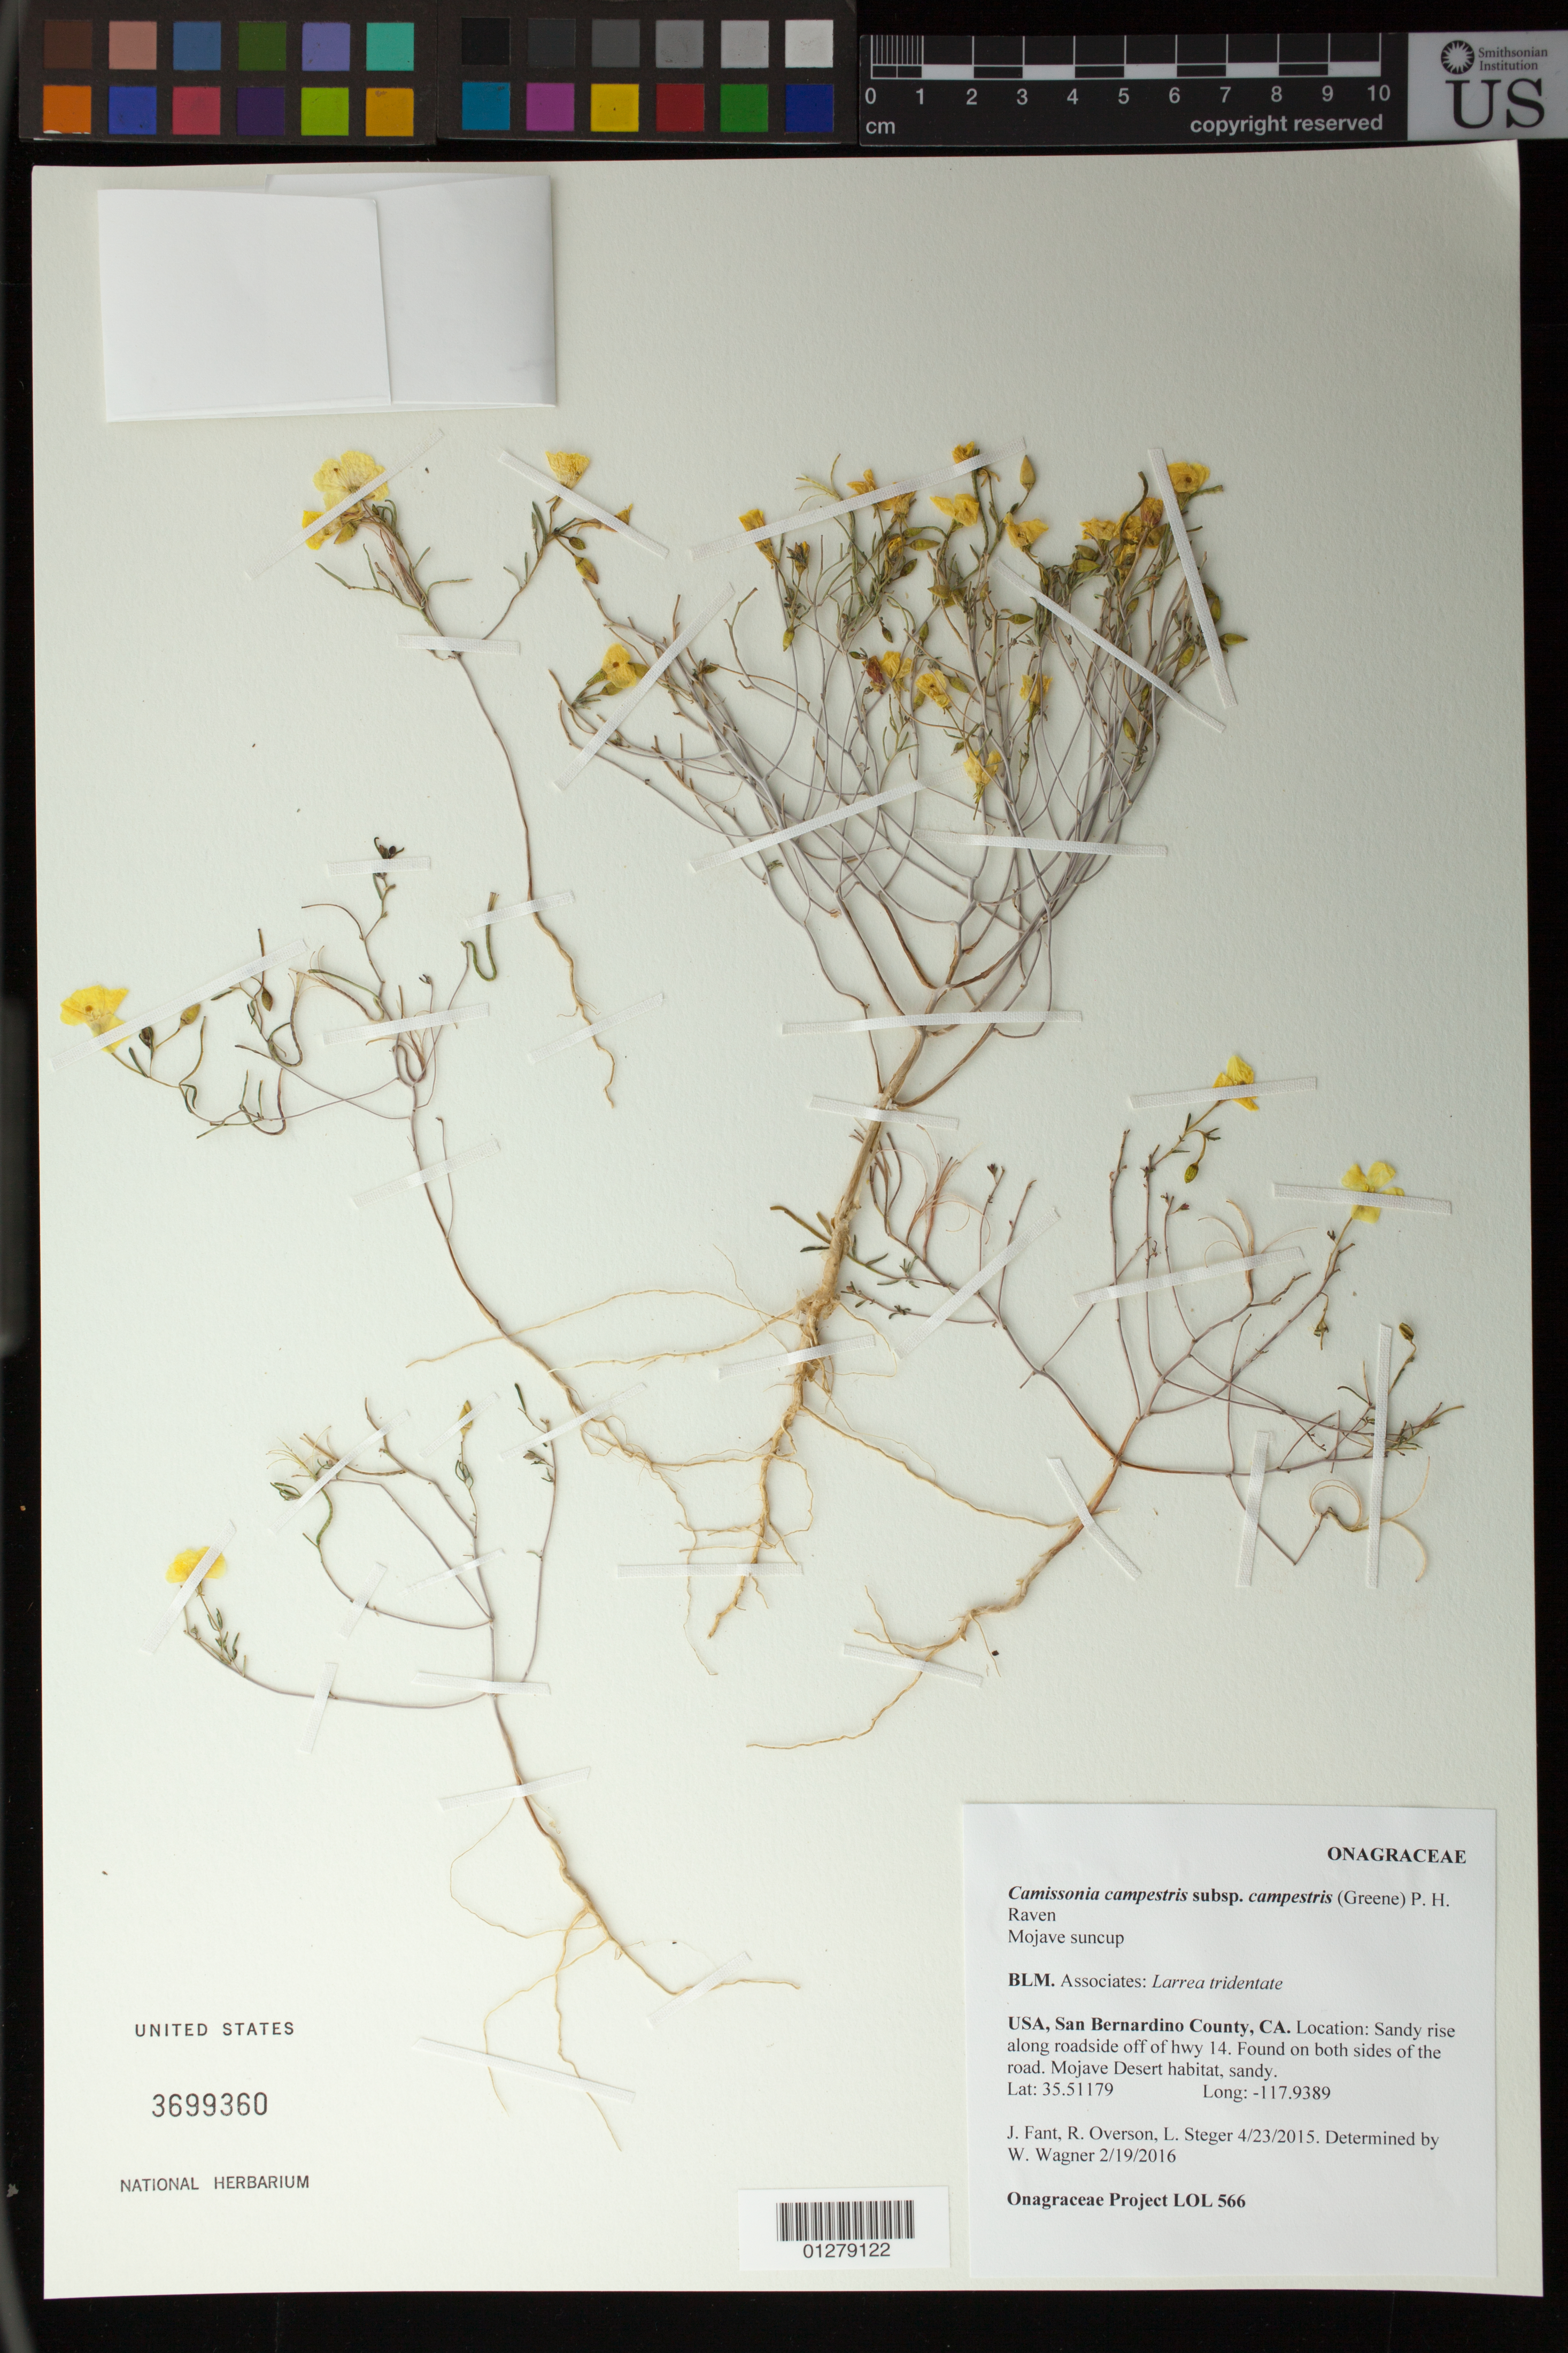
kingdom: Plantae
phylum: Tracheophyta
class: Magnoliopsida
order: Myrtales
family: Onagraceae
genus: Camissonia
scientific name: Camissonia campestris subsp. campestris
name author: (Greene) P.H. Raven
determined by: Wagner, W. L., (BOT), Smithsonian Institution - National Museum of Natural History (UNITED STATES)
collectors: J. Fant, L. Steger & R. Overson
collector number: LOL 566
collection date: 2015-04-23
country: United States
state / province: California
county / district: San Bernardino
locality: Sandy rise along roadside off of Hwy 14- same site as O. xylocarpa. Found on both sides of the road.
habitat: Mojave Desert, roadsite, sandy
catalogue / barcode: US 3699360